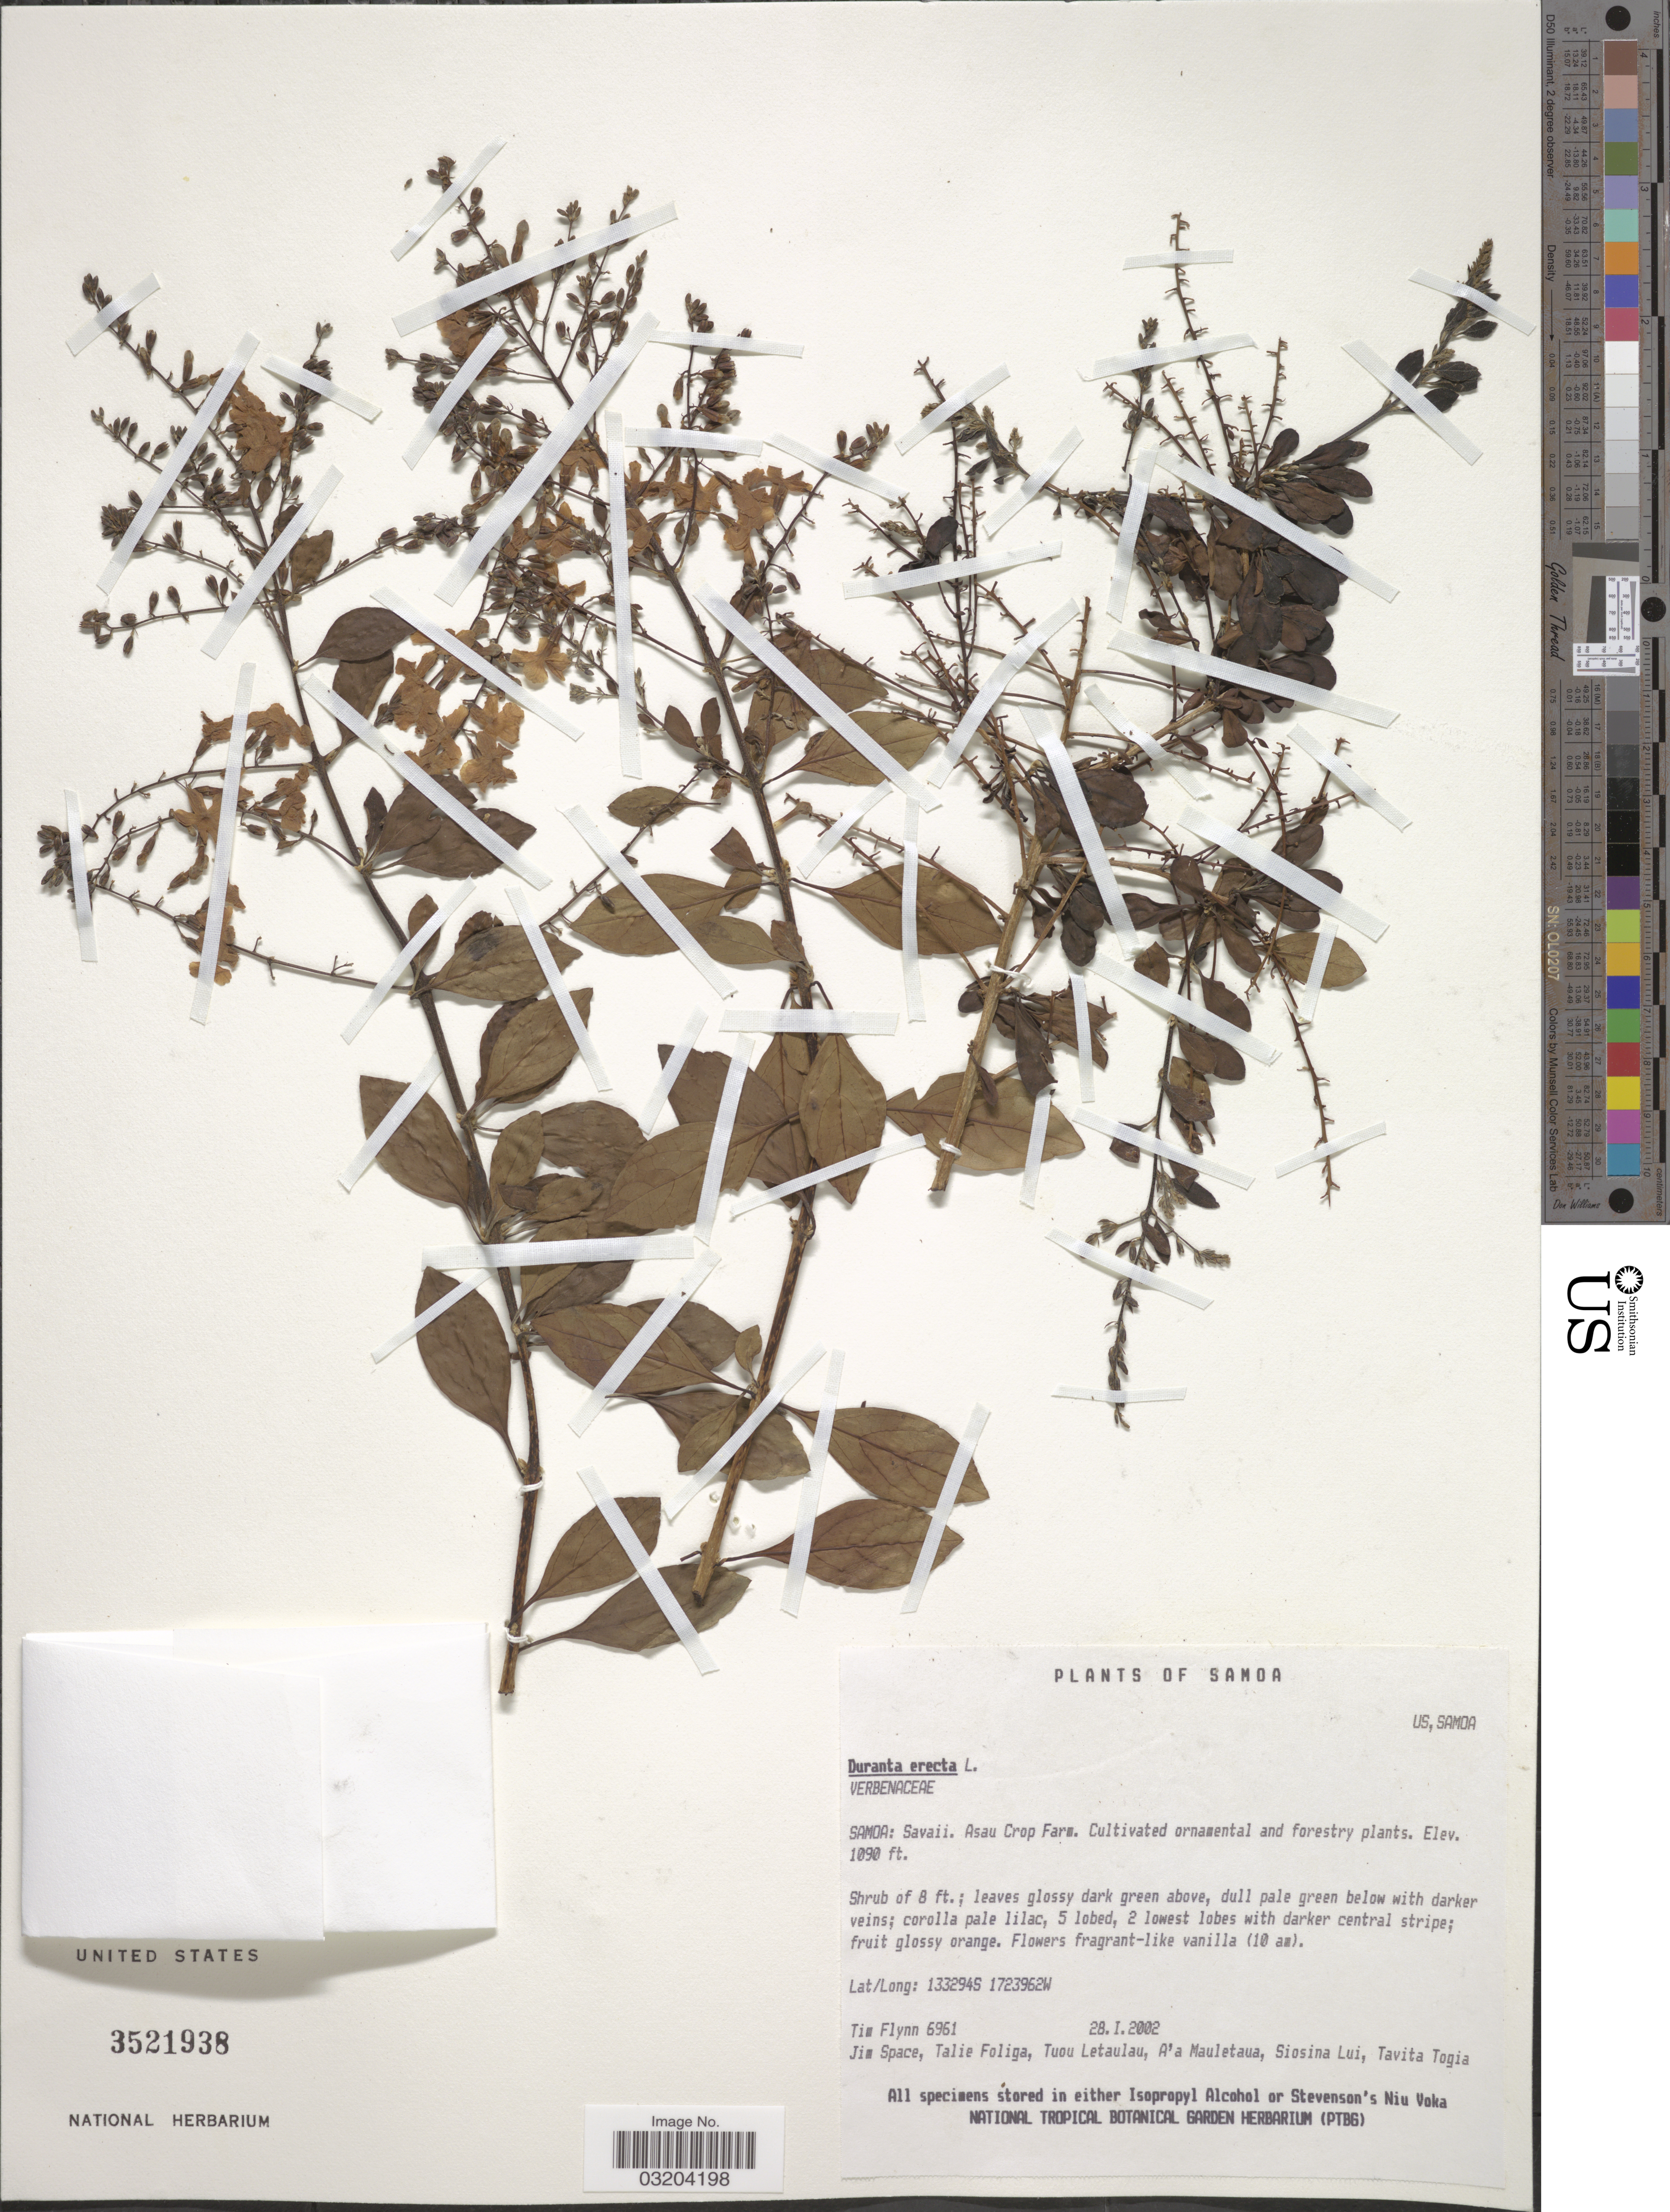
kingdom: Plantae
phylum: Tracheophyta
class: Magnoliopsida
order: Lamiales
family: Verbenaceae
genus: Duranta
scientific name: Duranta erecta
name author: L.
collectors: T. Flynn, J. Space, T. Foliga, T. Letaulau & et al.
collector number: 6961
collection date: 2002-01-28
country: Samoa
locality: Savaii. Asau Crop Farm.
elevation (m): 332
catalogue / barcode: US 3521938